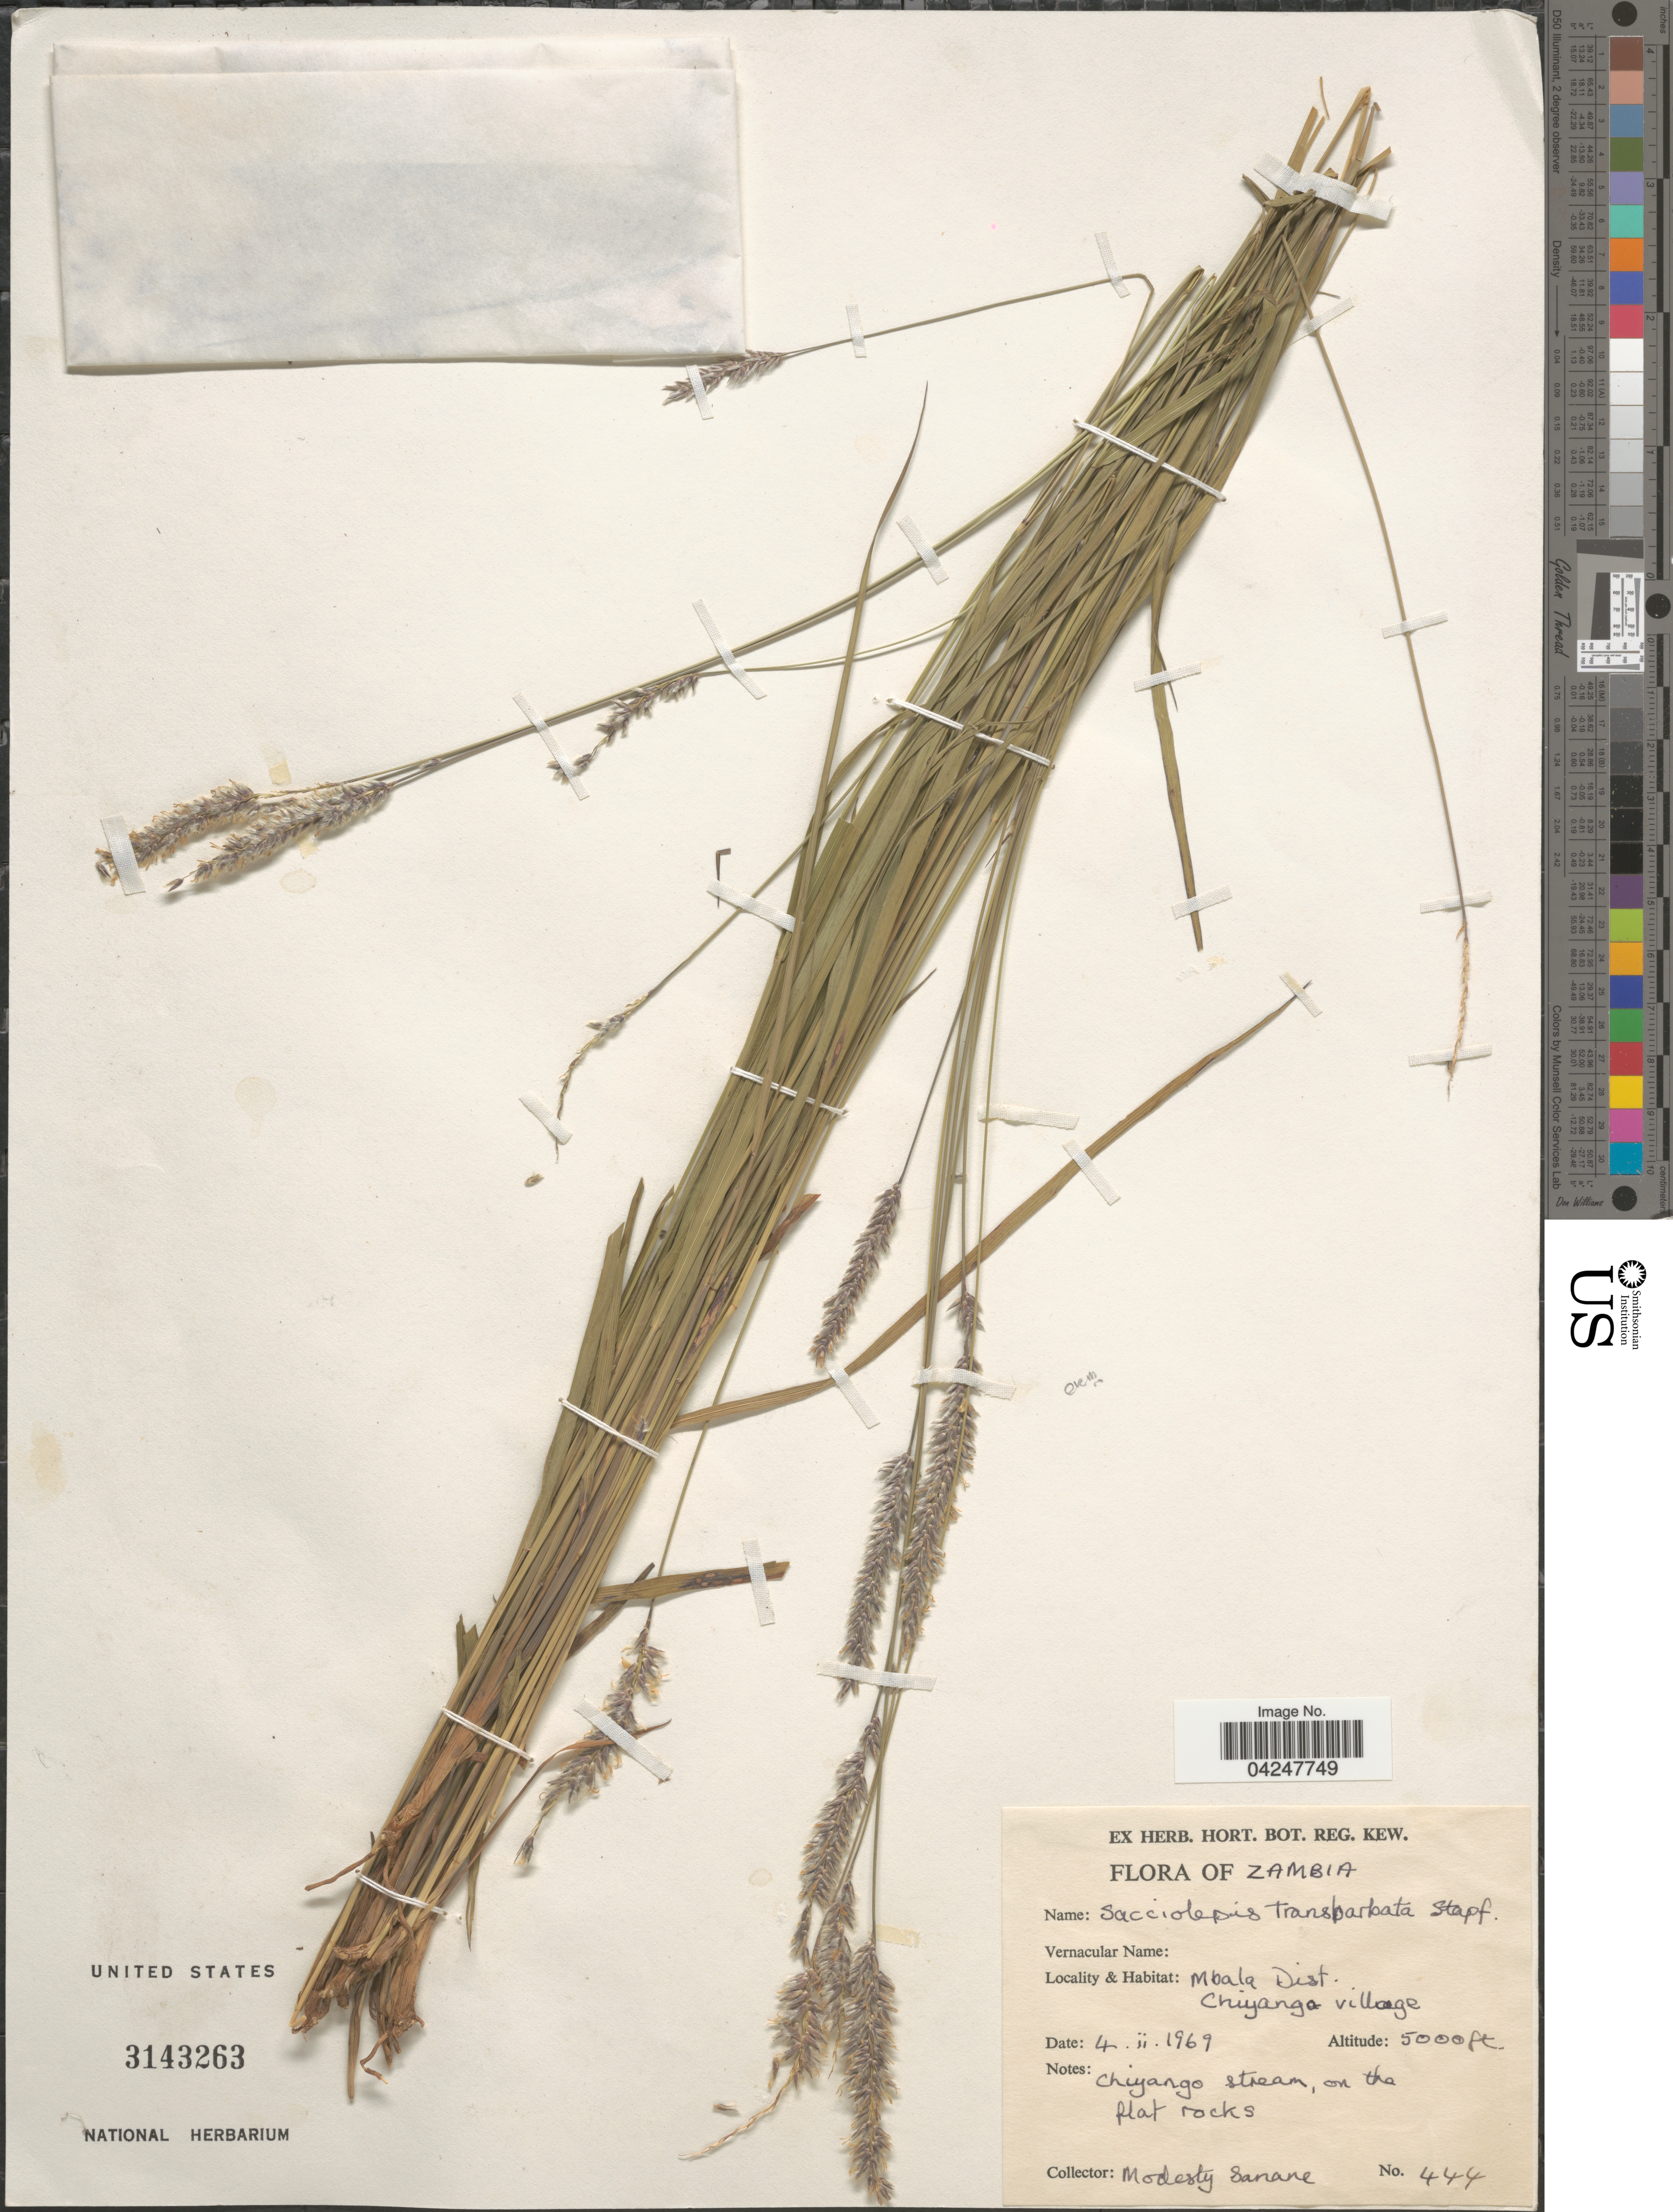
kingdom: Plantae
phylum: Tracheophyta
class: Liliopsida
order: Poales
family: Poaceae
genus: Sacciolepis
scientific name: Sacciolepis transbarbata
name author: Stapf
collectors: M. Sanane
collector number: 444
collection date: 1969-02-04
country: Zambia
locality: Mbala Dist. Chiyanga village.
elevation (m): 1524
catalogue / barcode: US 3143263